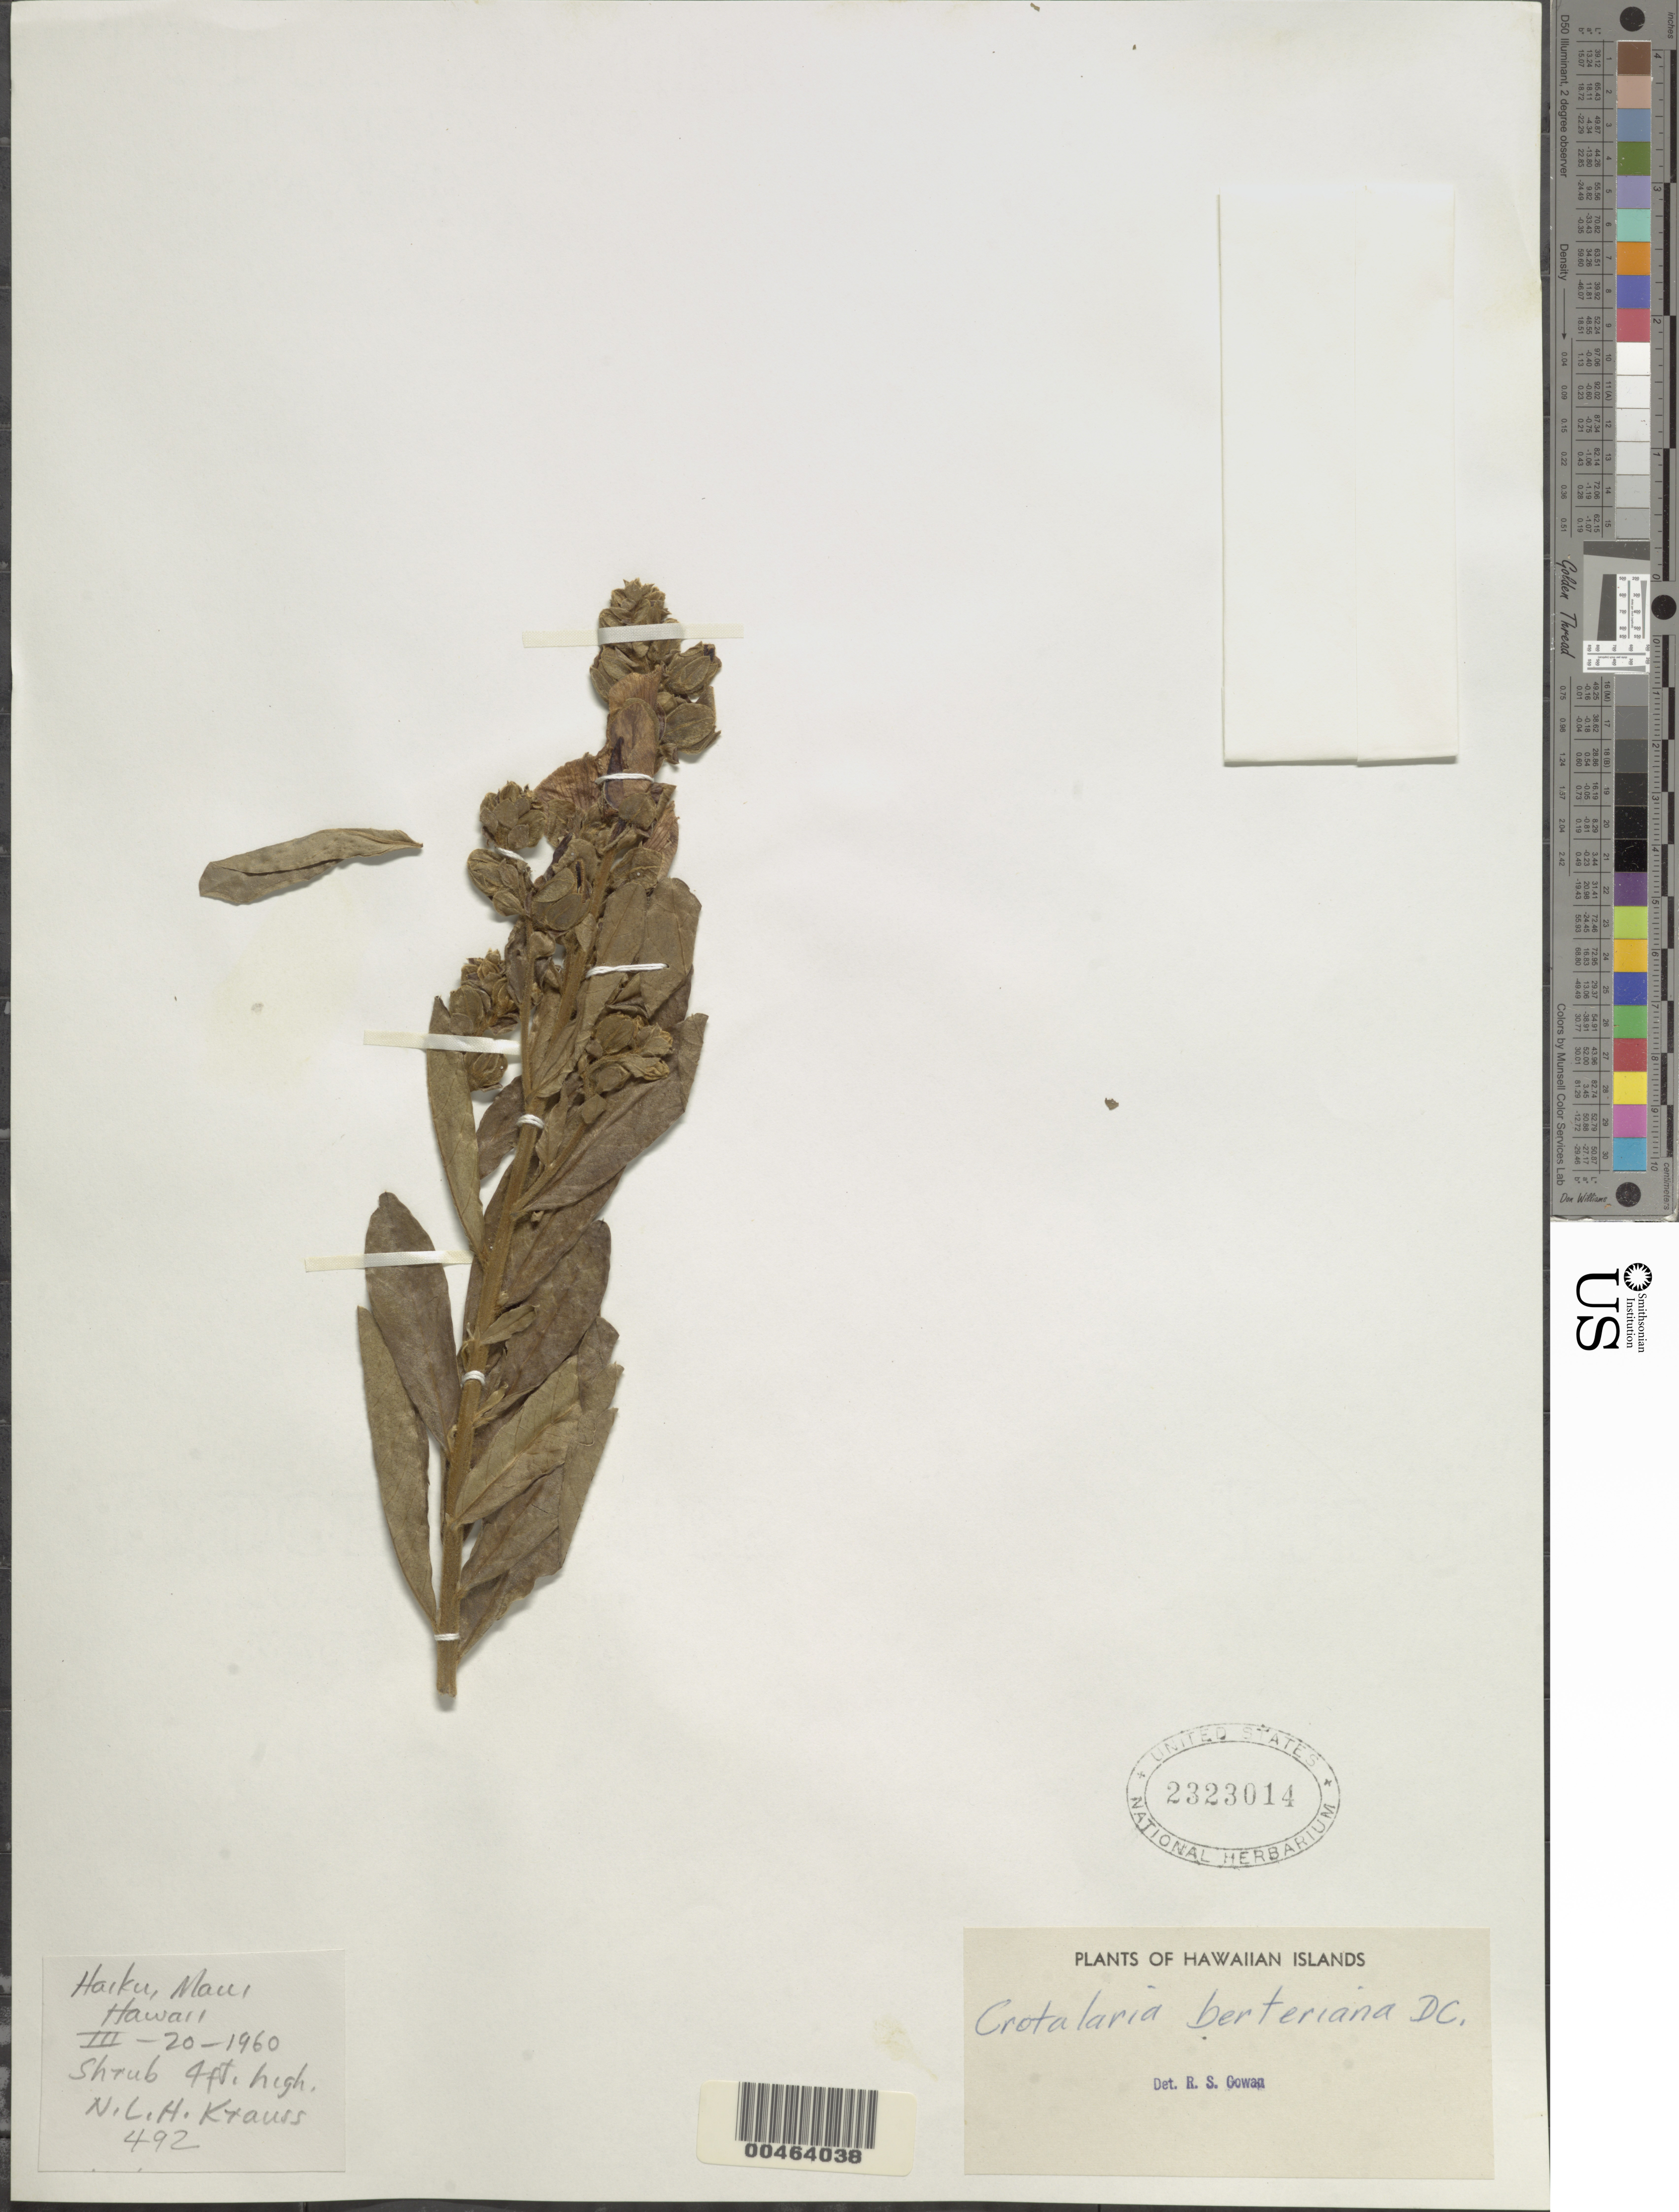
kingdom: Plantae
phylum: Tracheophyta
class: Magnoliopsida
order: Fabales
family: Fabaceae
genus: Crotalaria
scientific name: Crotalaria berteroana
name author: DC.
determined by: Cowan, R. S.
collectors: N. Krauss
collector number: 492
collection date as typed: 20 Mar 1960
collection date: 1960-03-20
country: United States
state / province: Hawaii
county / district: Maui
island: Maui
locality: Haiku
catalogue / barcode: US 2323014